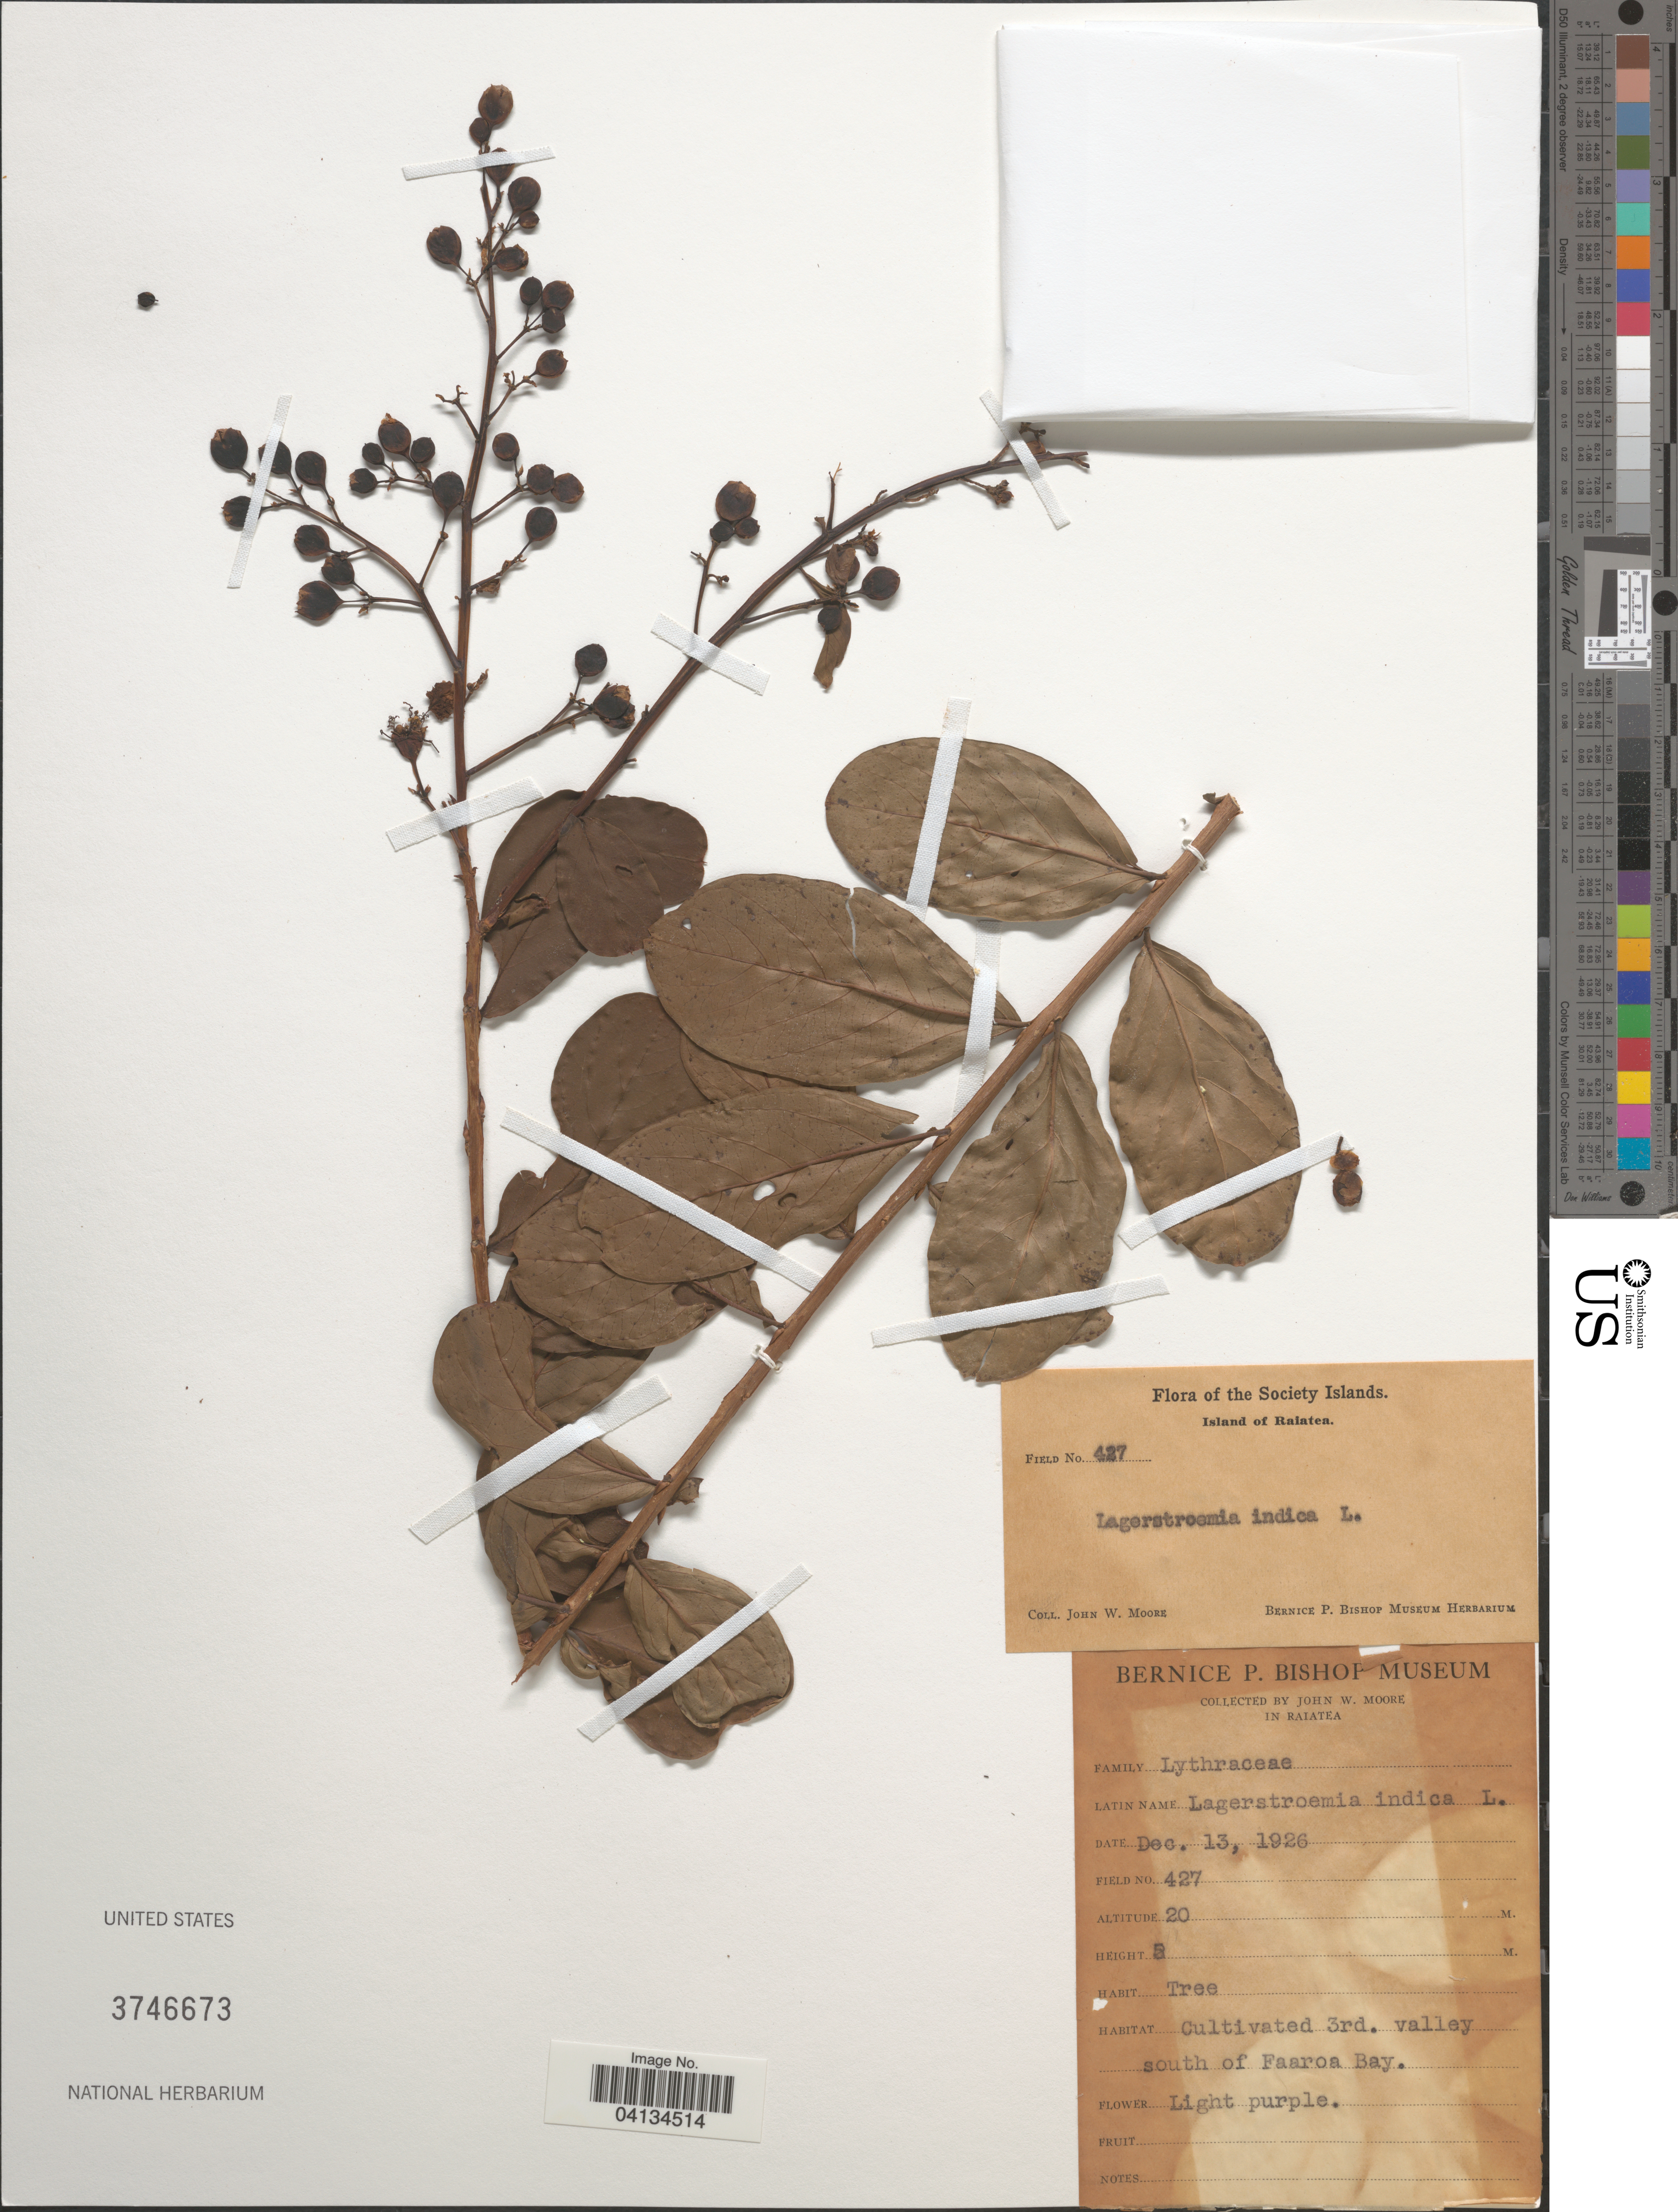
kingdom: Plantae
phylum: Tracheophyta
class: Magnoliopsida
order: Myrtales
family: Lythraceae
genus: Lagerstroemia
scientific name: Lagerstroemia indica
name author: L.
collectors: J. Moore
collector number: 427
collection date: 1926-12-13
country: French Polynesia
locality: The Society Islands. Island of Raiatea. Cultivated 3rd. valley south of Faaroa Bay.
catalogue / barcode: US 3746673